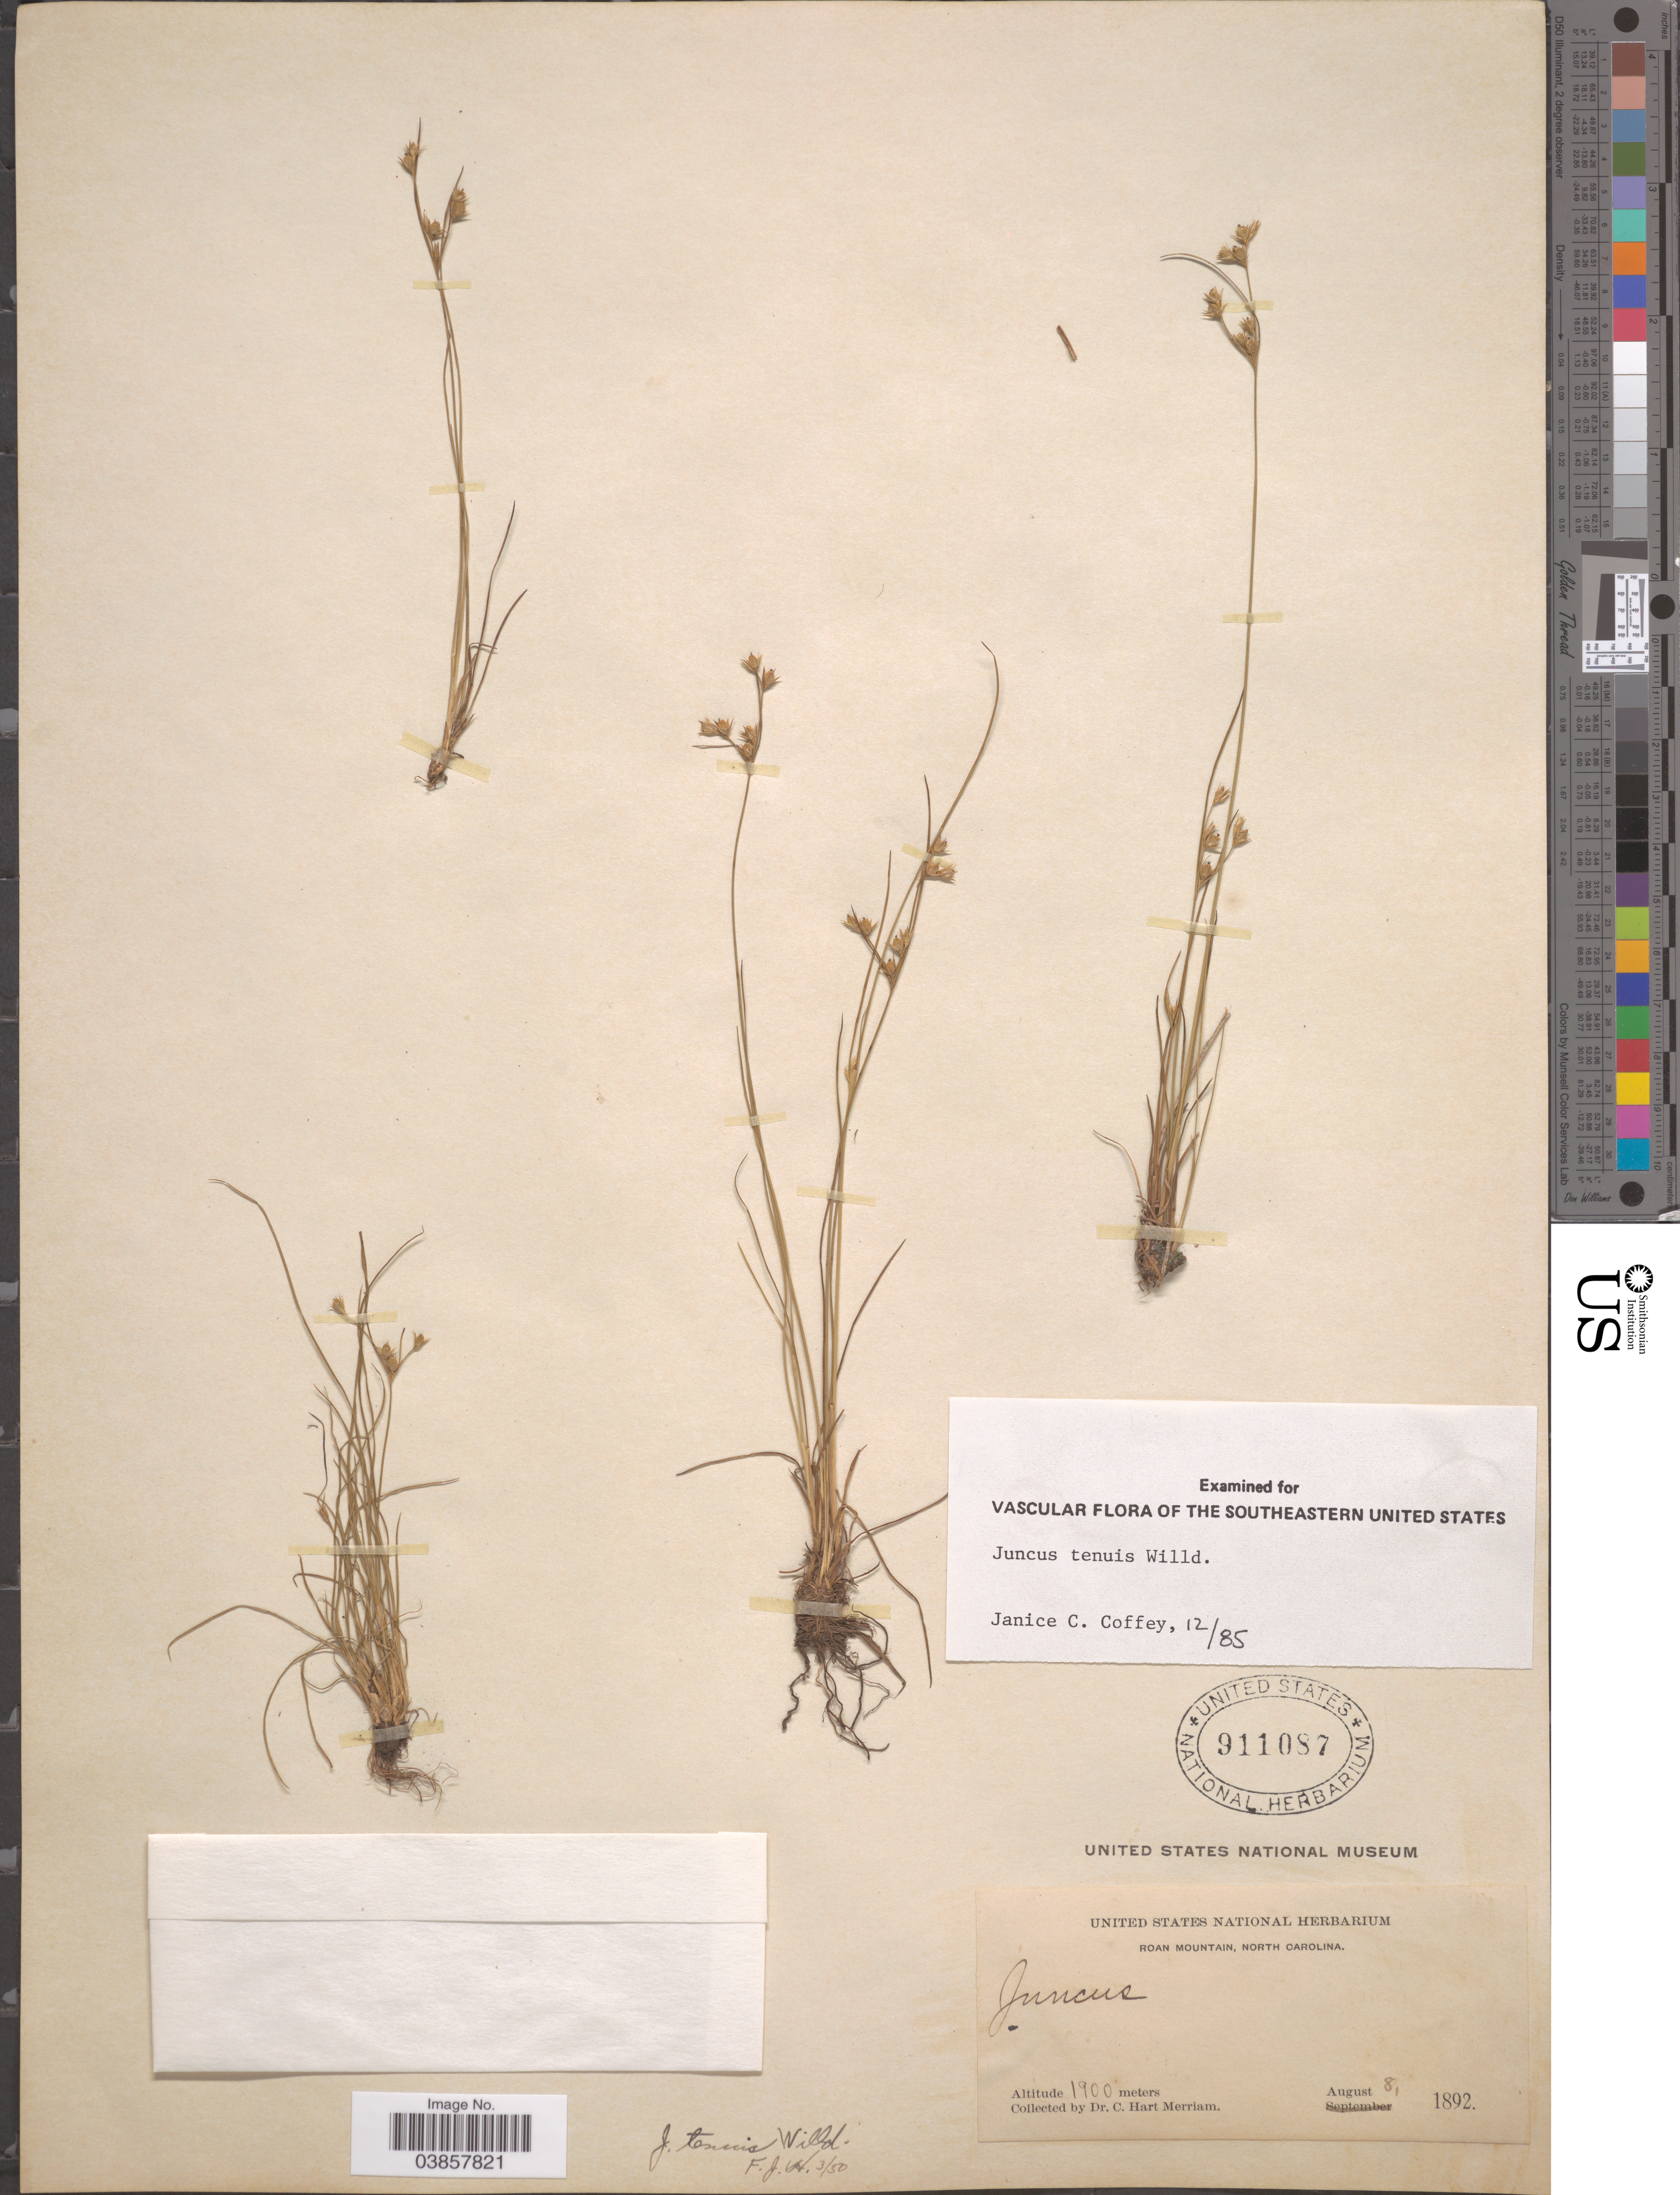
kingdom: Plantae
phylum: Tracheophyta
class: Liliopsida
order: Poales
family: Juncaceae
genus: Juncus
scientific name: Juncus tenuis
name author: Willd.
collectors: C. Merriam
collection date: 1892-08-08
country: United States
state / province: North Carolina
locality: Roan Mountain.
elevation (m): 1900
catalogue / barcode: US 911087